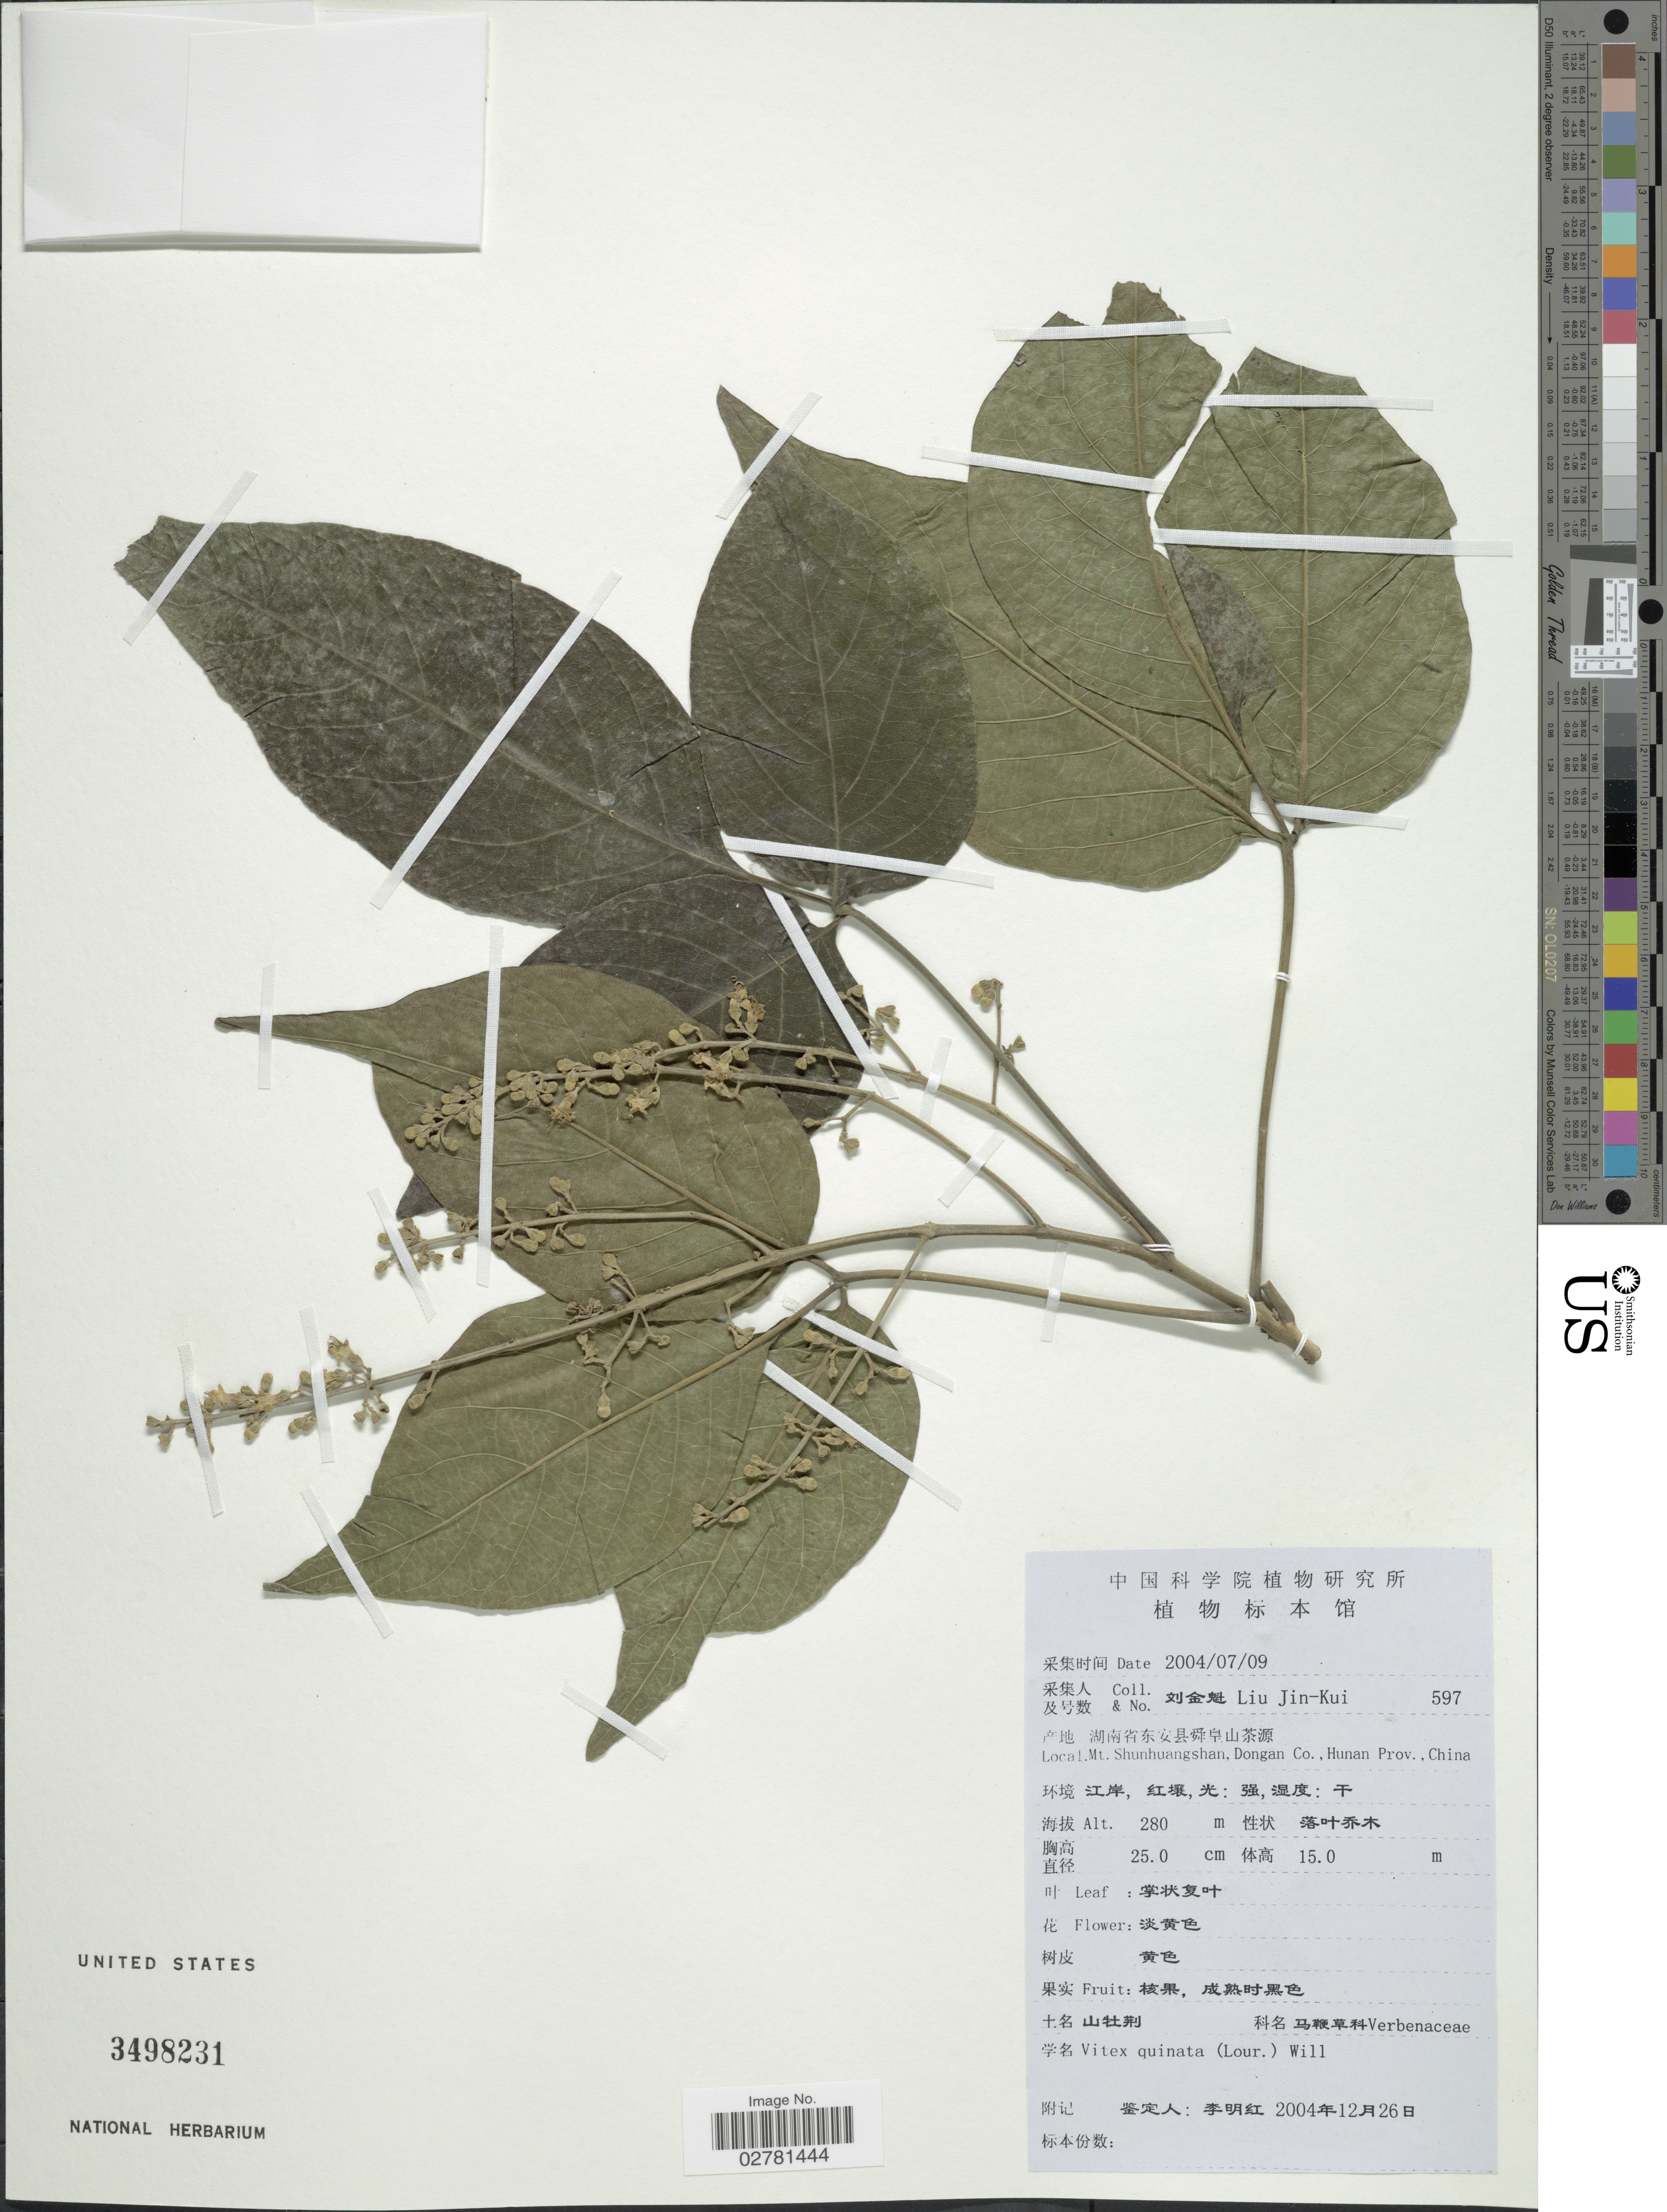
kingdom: Plantae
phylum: Tracheophyta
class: Magnoliopsida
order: Lamiales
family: Lamiaceae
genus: Vitex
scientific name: Vitex quinata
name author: (Lour.) F.N. Williams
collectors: Liu Jin-Kui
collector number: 597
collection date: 2004-07-09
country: China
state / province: Hunan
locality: Mt. Shunhuangshan, Dongan Co.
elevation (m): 280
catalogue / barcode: US 3498231